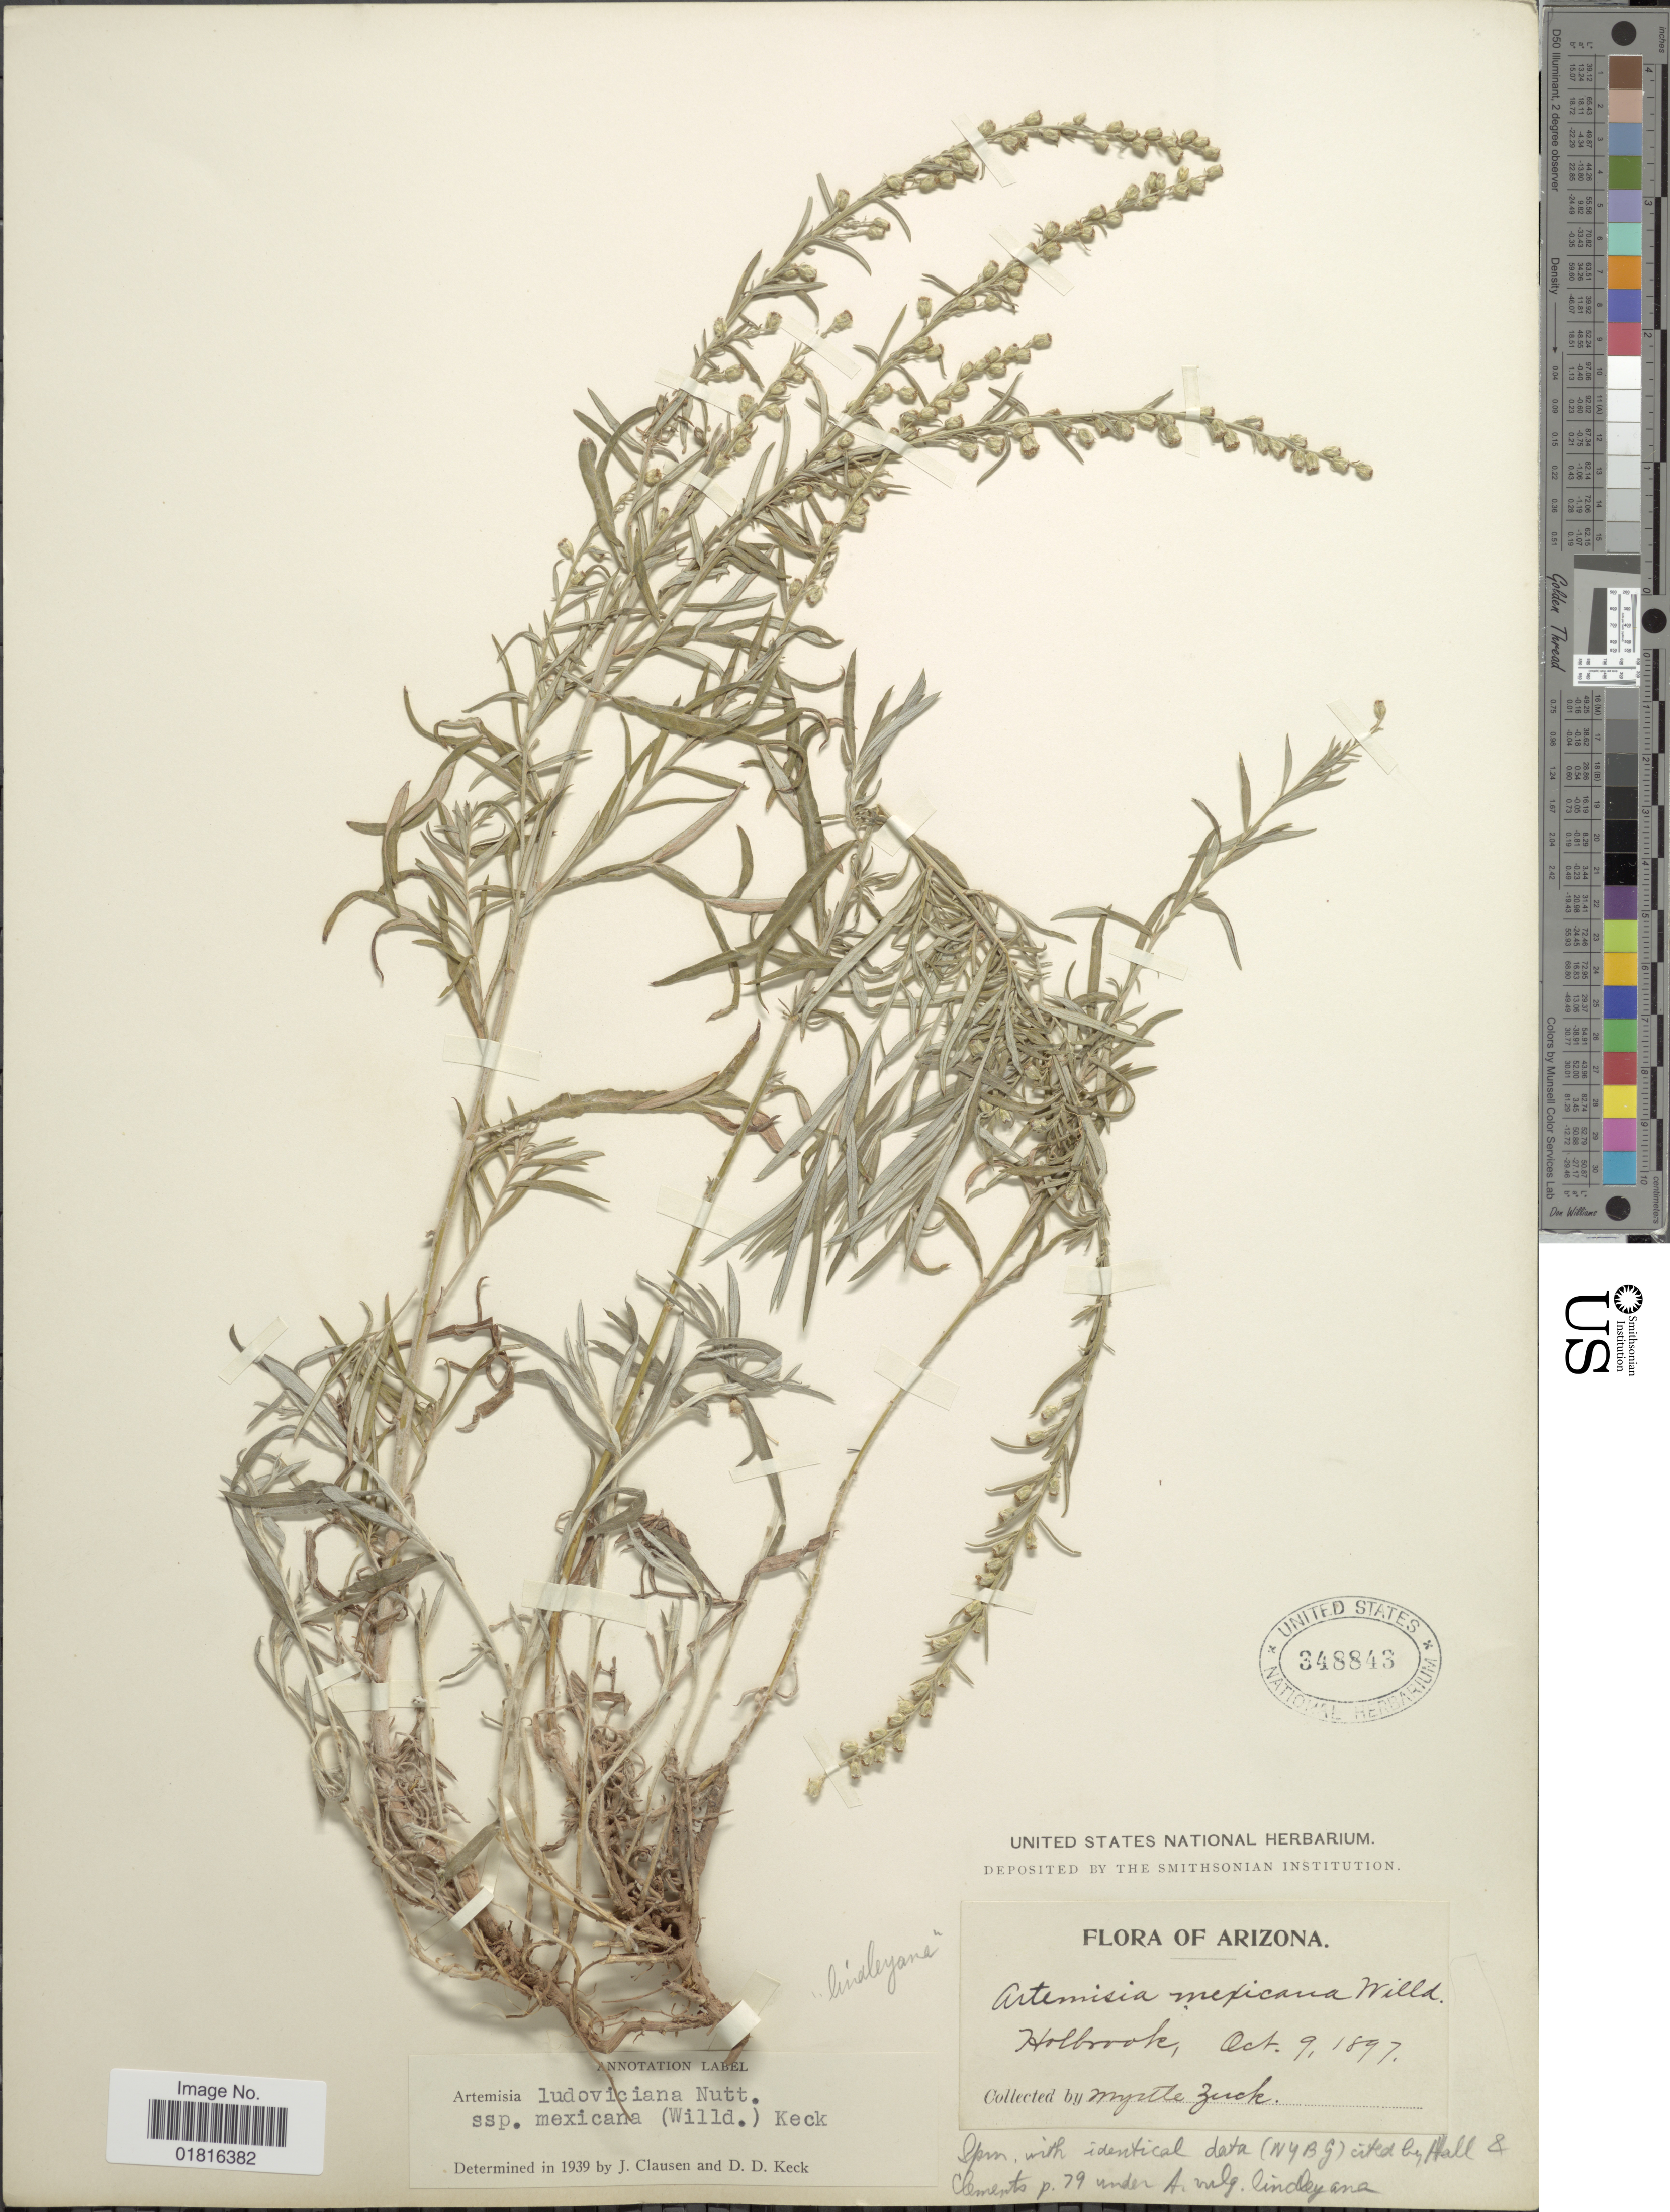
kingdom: Plantae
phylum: Tracheophyta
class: Magnoliopsida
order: Asterales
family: Asteraceae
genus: Artemisia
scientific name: Artemisia ludoviciana subsp. mexicana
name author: (Willd. ex Spreng.) D.D. Keck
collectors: M. Zuck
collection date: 1897-10-09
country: United States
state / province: Arizona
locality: Hollbrook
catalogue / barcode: US 348843